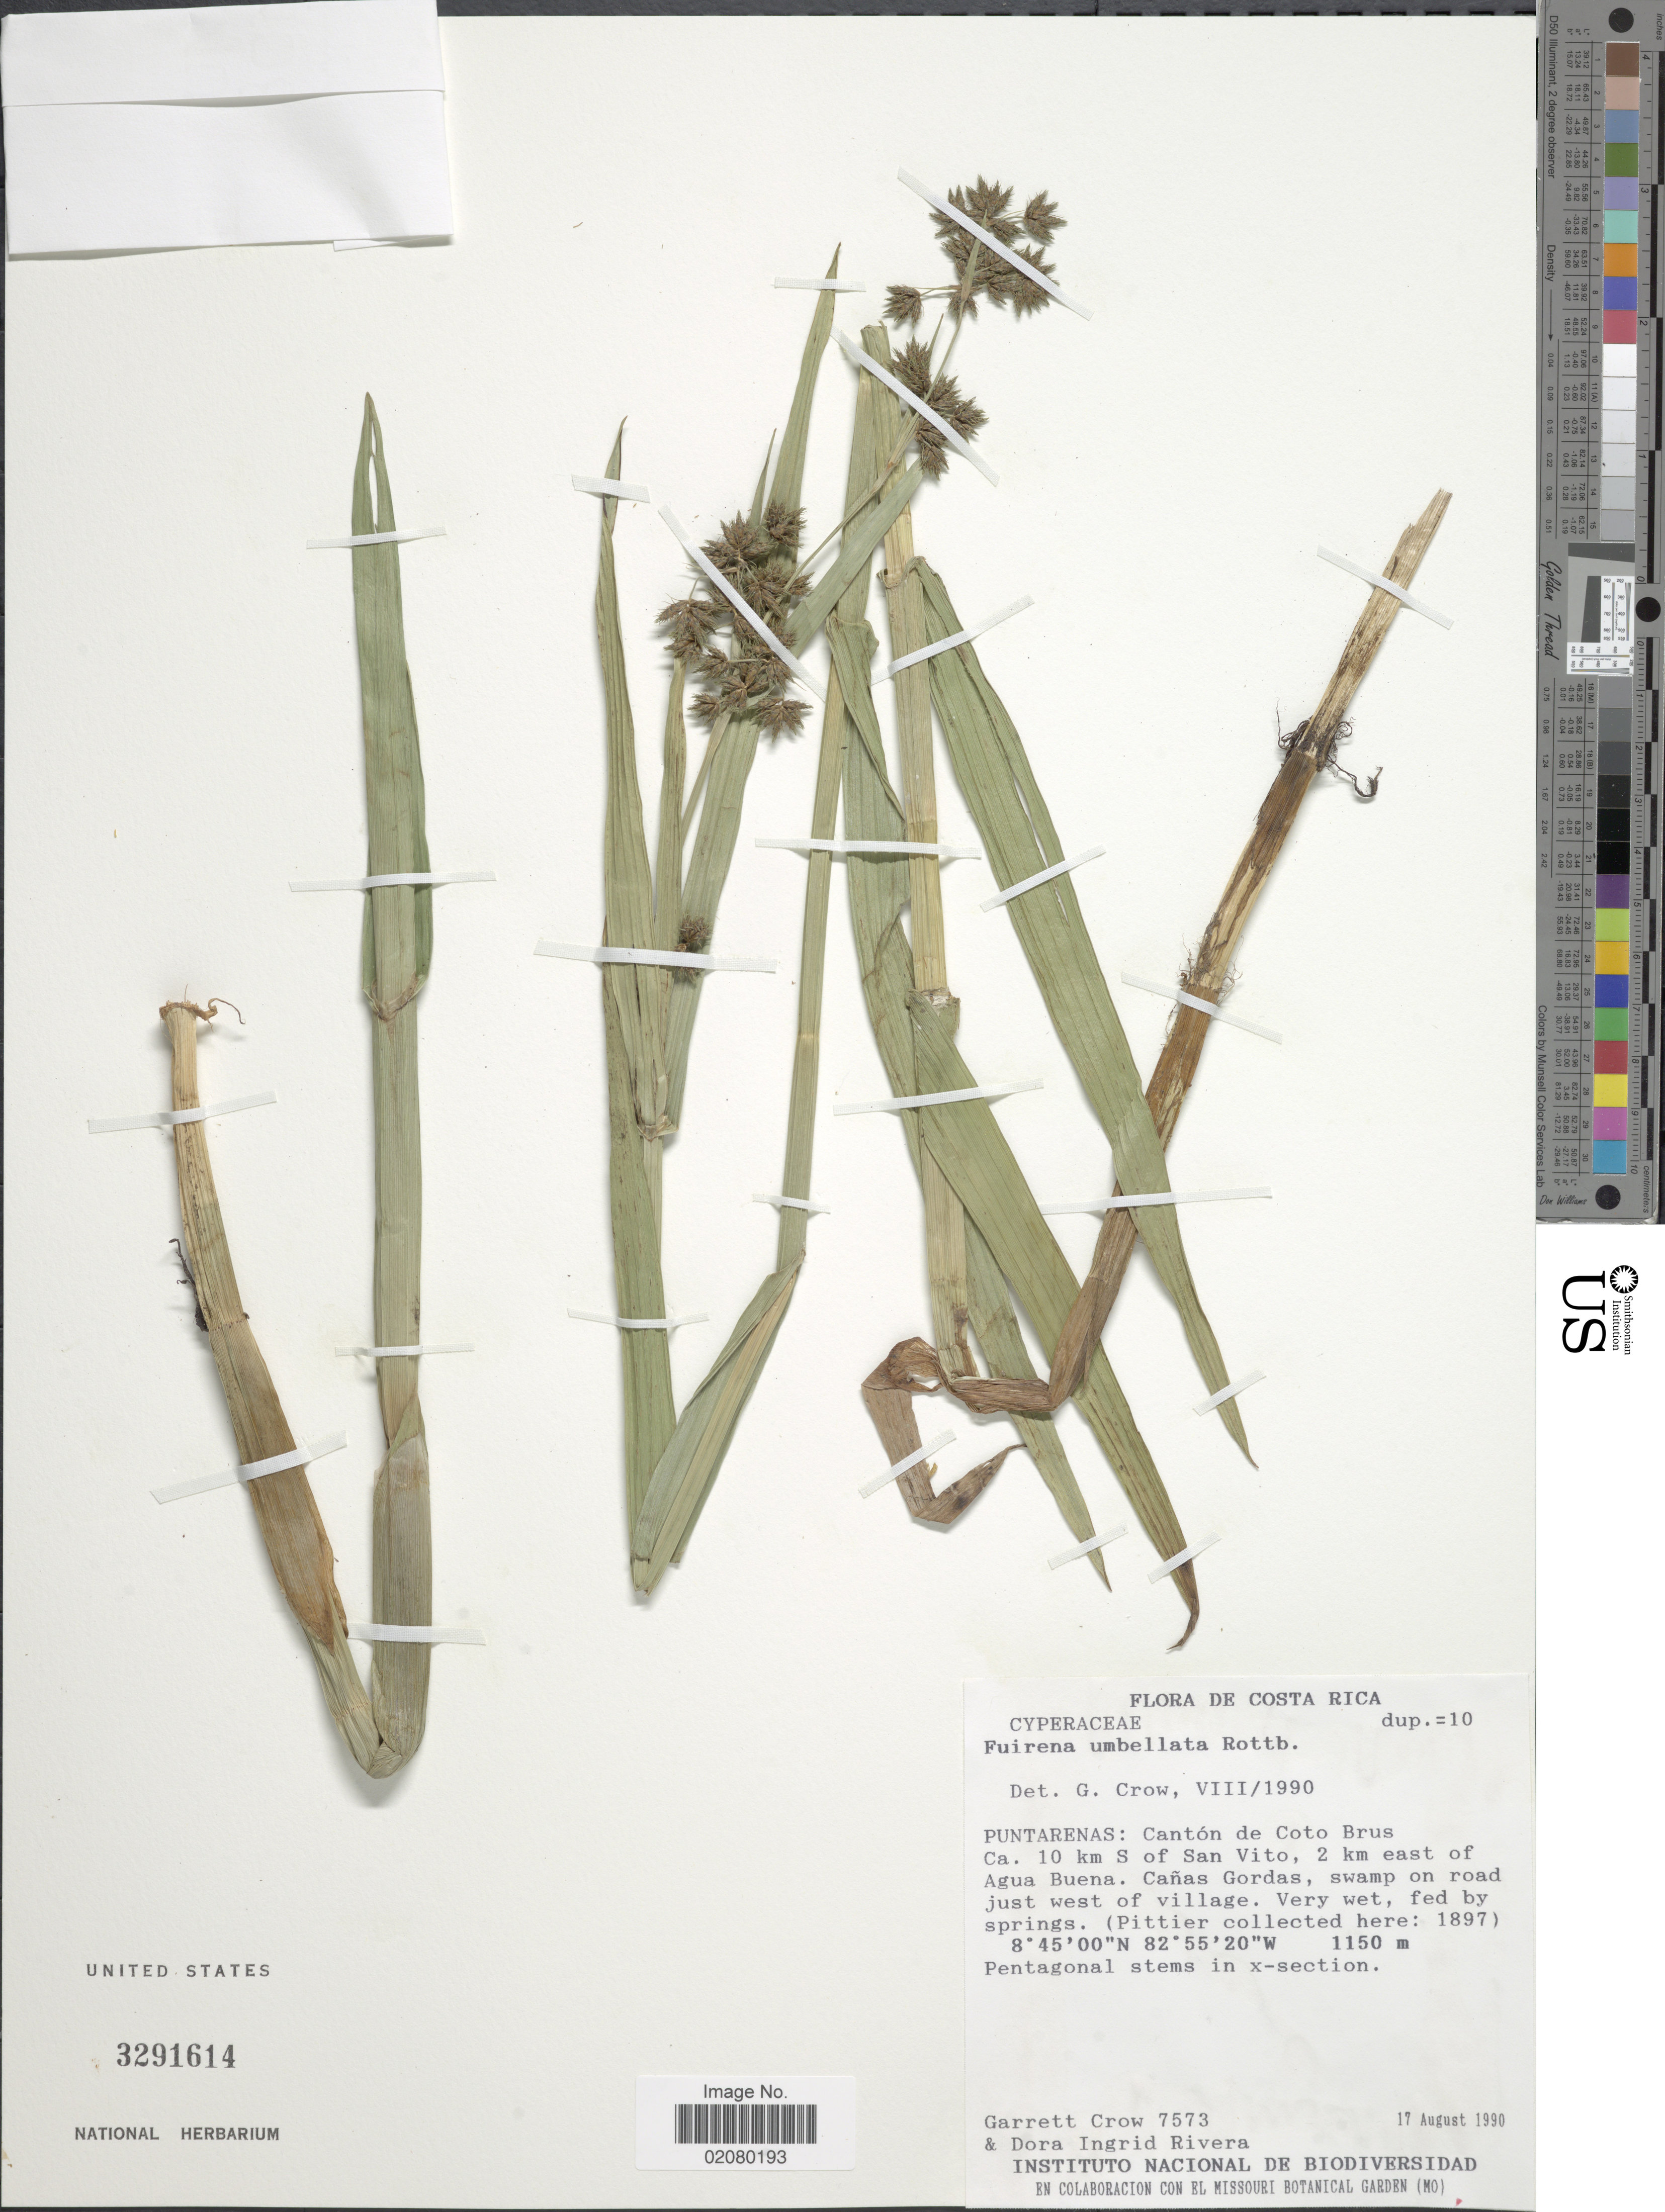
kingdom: Plantae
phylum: Tracheophyta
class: Liliopsida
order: Poales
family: Cyperaceae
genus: Fuirena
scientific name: Fuirena umbellata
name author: Rottb.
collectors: G. E. Crow & D. I. Rivera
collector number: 7573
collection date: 1990-08-17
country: Costa Rica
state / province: Puntarenas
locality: Canton de Coto Brus. Ca. 10 S of San Vito, 2 km east of Agua Buena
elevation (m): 1150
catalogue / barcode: US 3291614